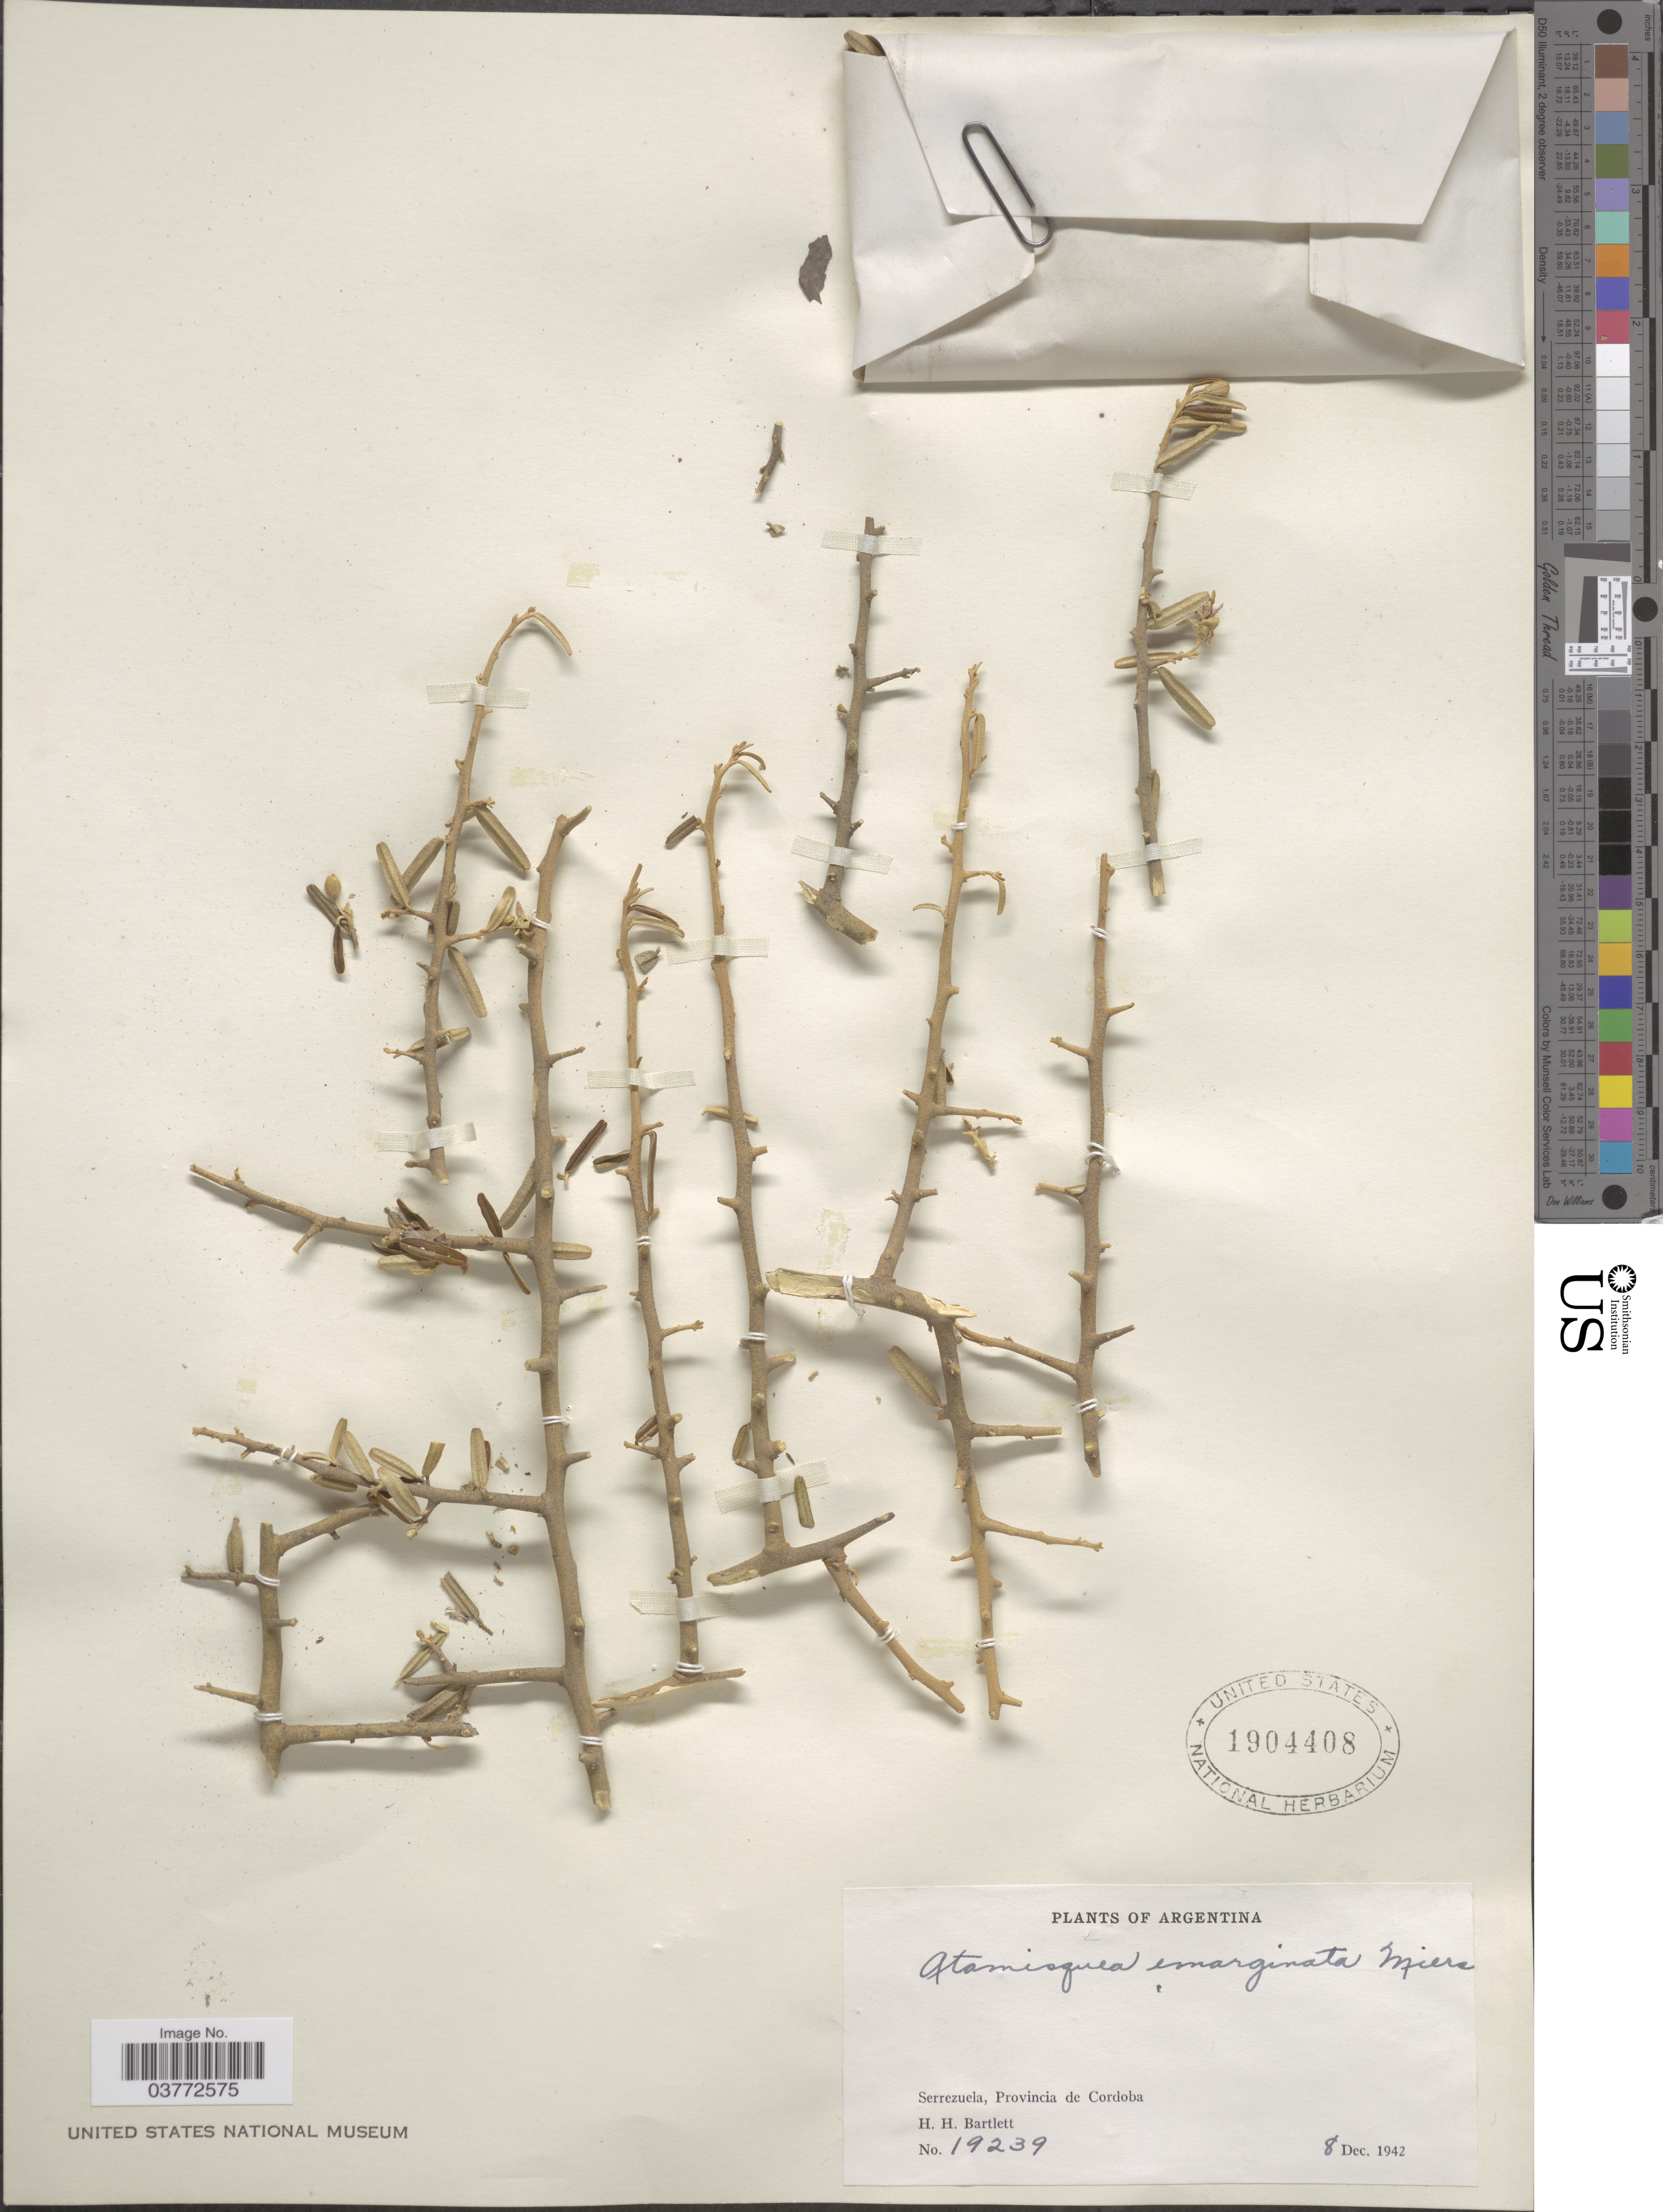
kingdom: Plantae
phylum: Tracheophyta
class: Magnoliopsida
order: Brassicales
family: Capparaceae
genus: Atamisquea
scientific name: Atamisquea emarginata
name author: Miers ex Hook. & Arn.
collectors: H. H. Bartlett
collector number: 19239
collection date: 1942-12-08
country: Argentina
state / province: Cordoba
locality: Serrezuela.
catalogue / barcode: US 1904408